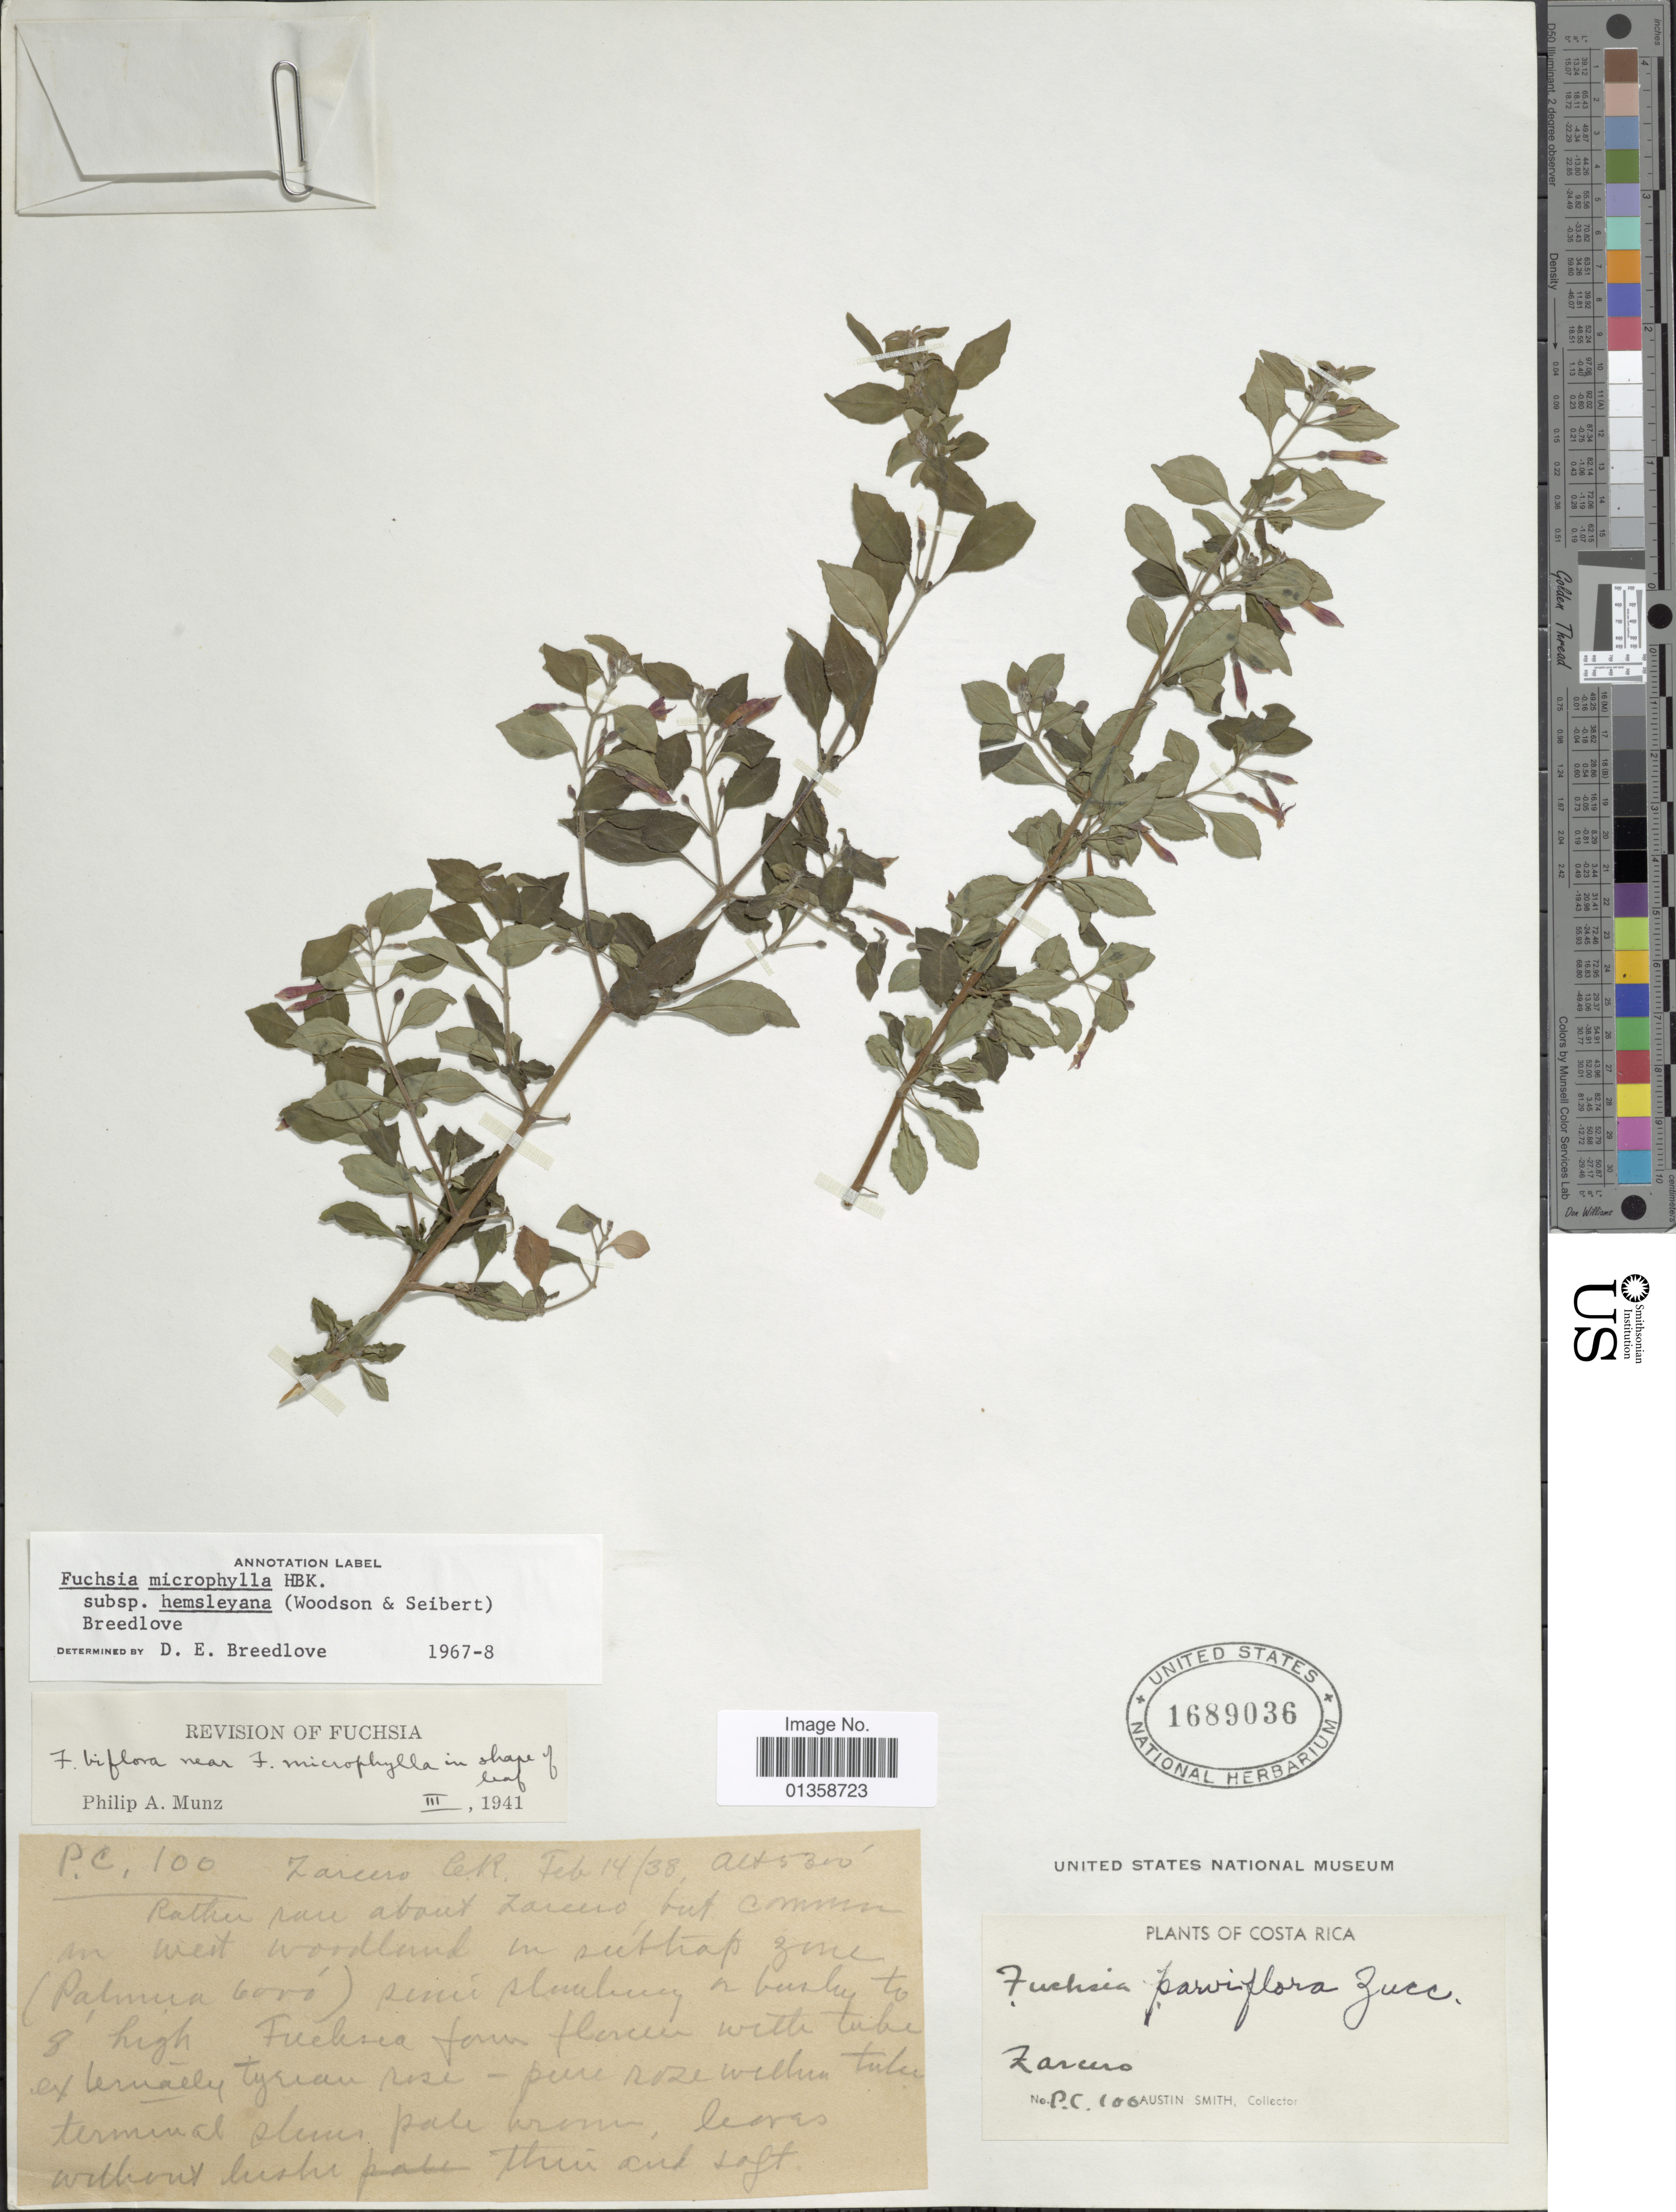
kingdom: Plantae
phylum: Tracheophyta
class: Magnoliopsida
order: Myrtales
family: Onagraceae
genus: Fuchsia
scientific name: Fuchsia microphylla subsp. hemsleyana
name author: (Woodson & Seibert) Breedlove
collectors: Aust P. Smith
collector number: PC100*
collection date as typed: Transcribed d/m/y: 14/2/38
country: Costa Rica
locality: Zarcero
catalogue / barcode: US 1689036